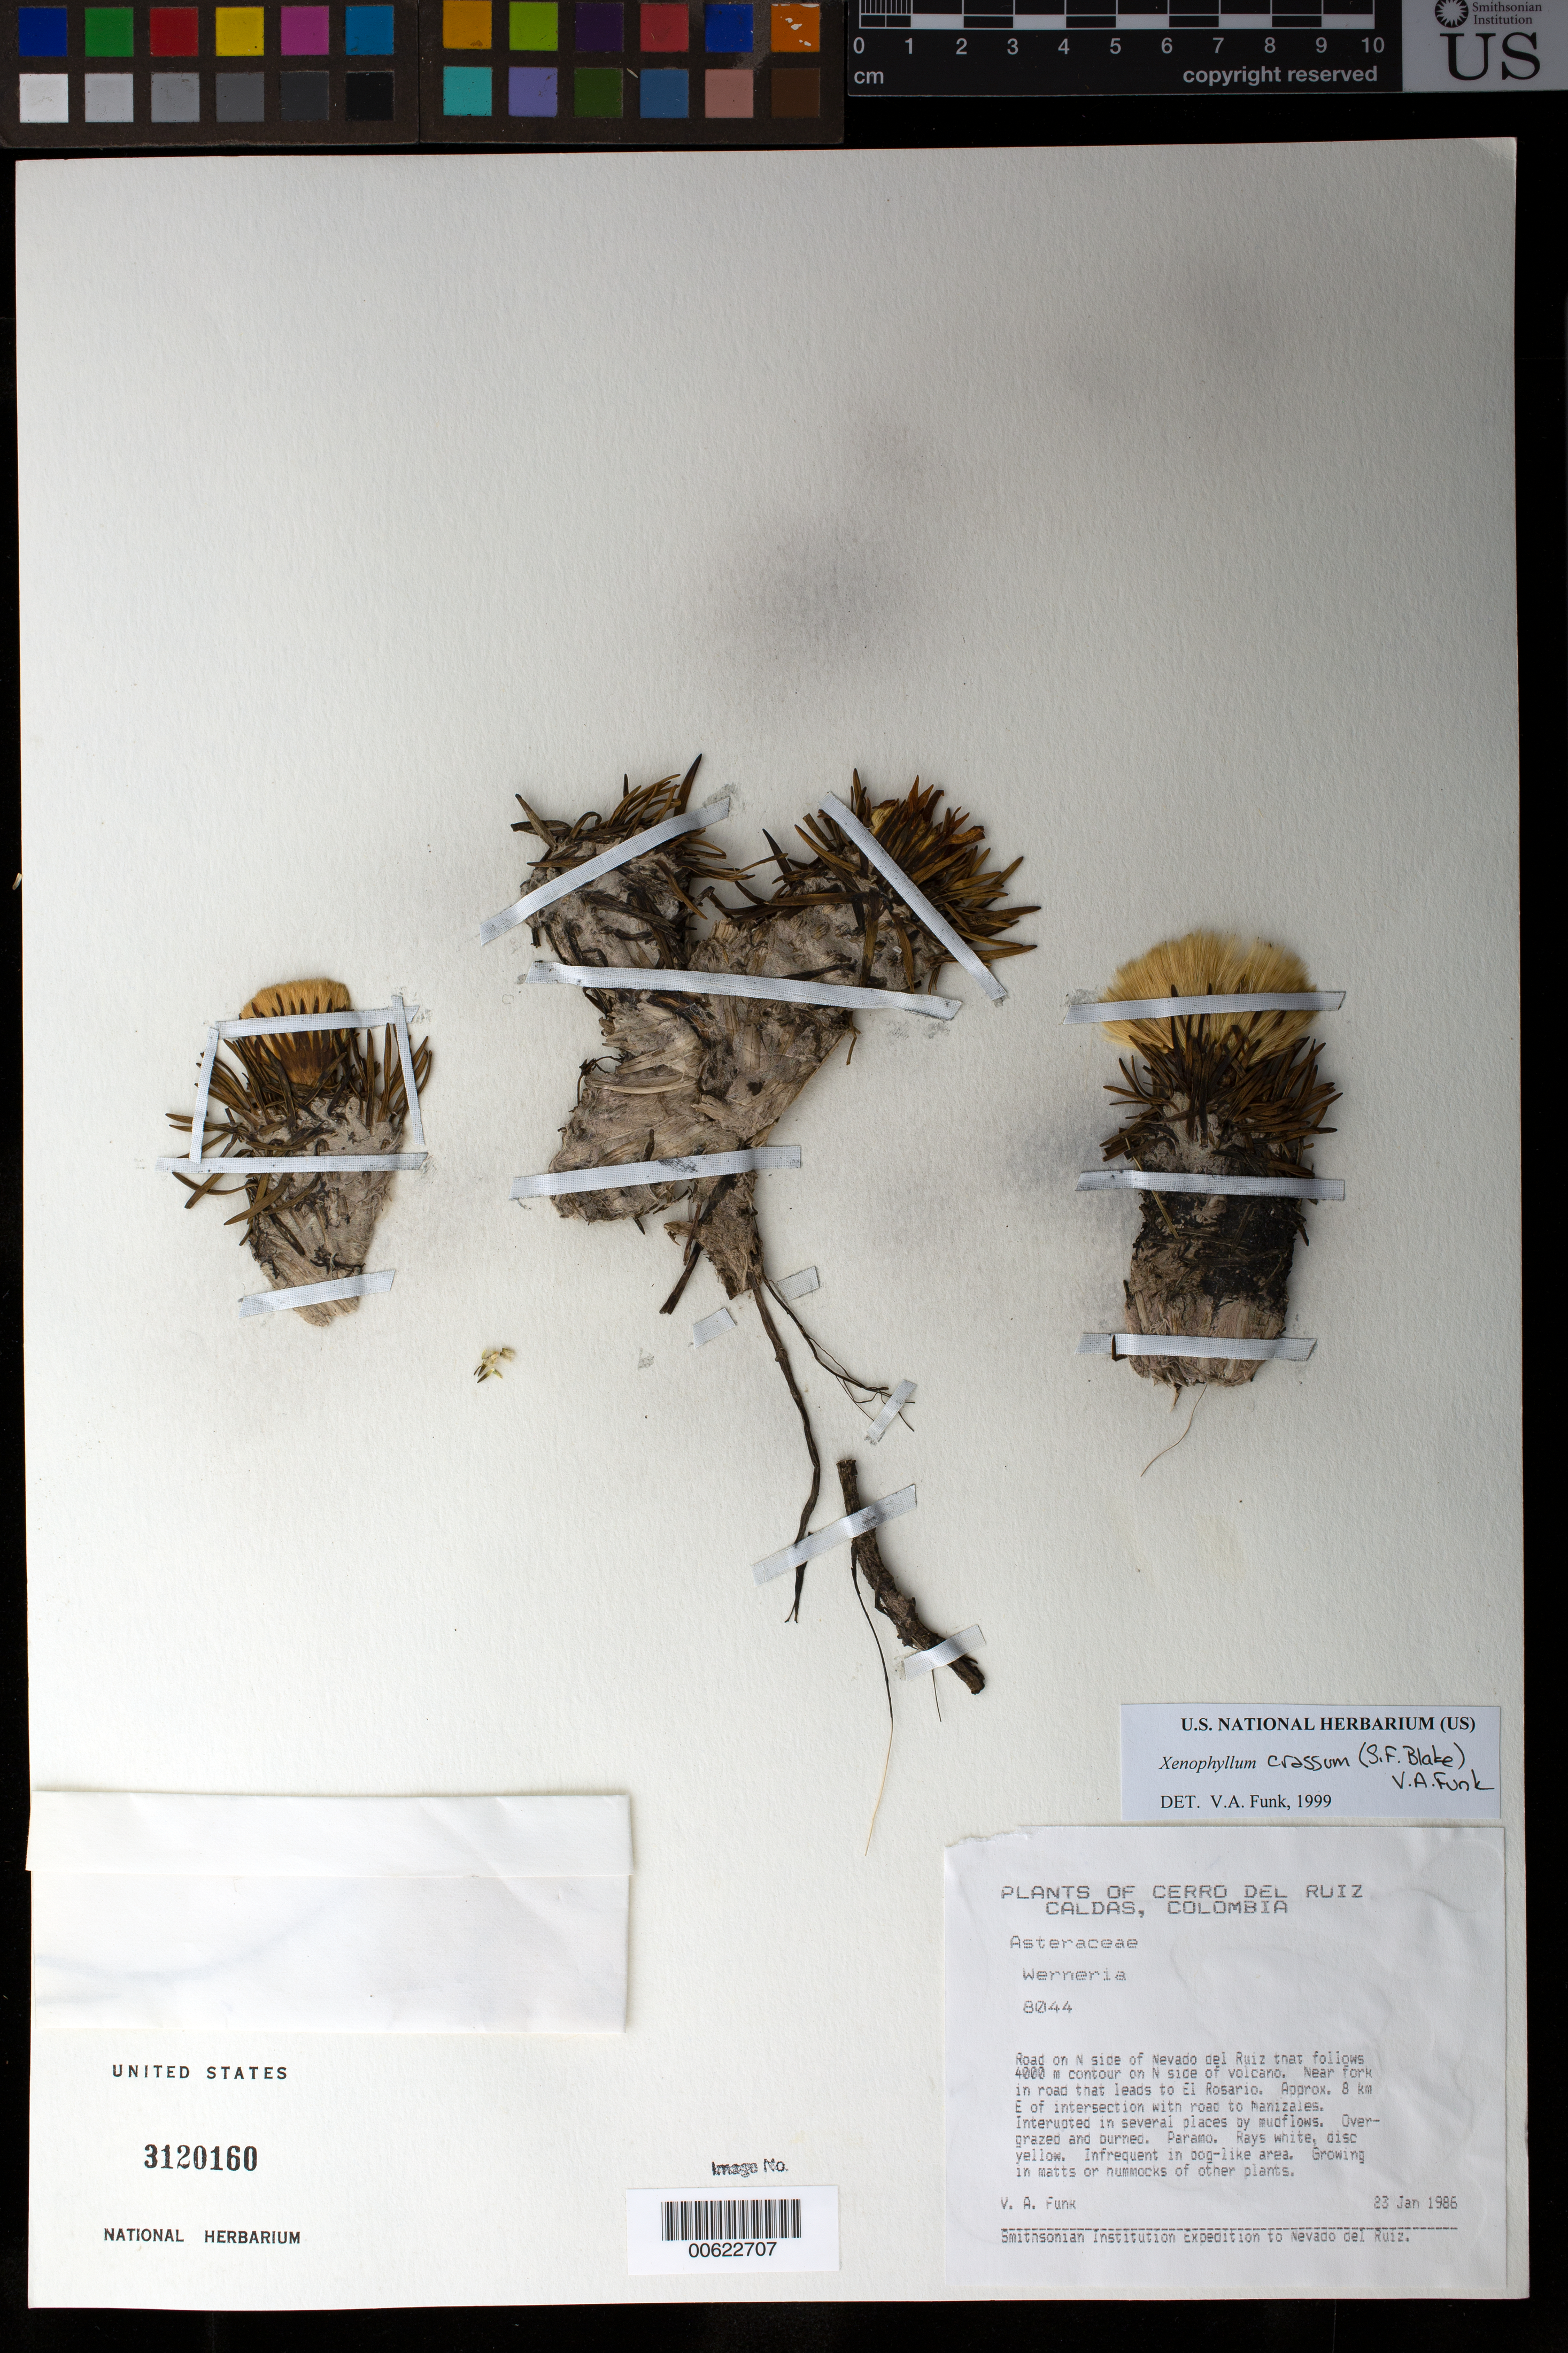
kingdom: Plantae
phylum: Tracheophyta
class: Magnoliopsida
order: Asterales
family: Asteraceae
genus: Xenophyllum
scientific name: Xenophyllum crassum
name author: (S.F. Blake) V.A. Funk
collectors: V. Funk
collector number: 8044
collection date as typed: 23-Jan-86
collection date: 1986-01-23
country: Colombia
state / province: Caldas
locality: Nevado del Ruiz, road on N side that follows 4000 m contour on N side of volcano, near fork in road that leads to El Rosario. Approx. 8 km E of intersection with road to Manizales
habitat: Frequent mudflows in road; overgrazed, burned paramo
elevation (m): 4000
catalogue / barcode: US 3120160